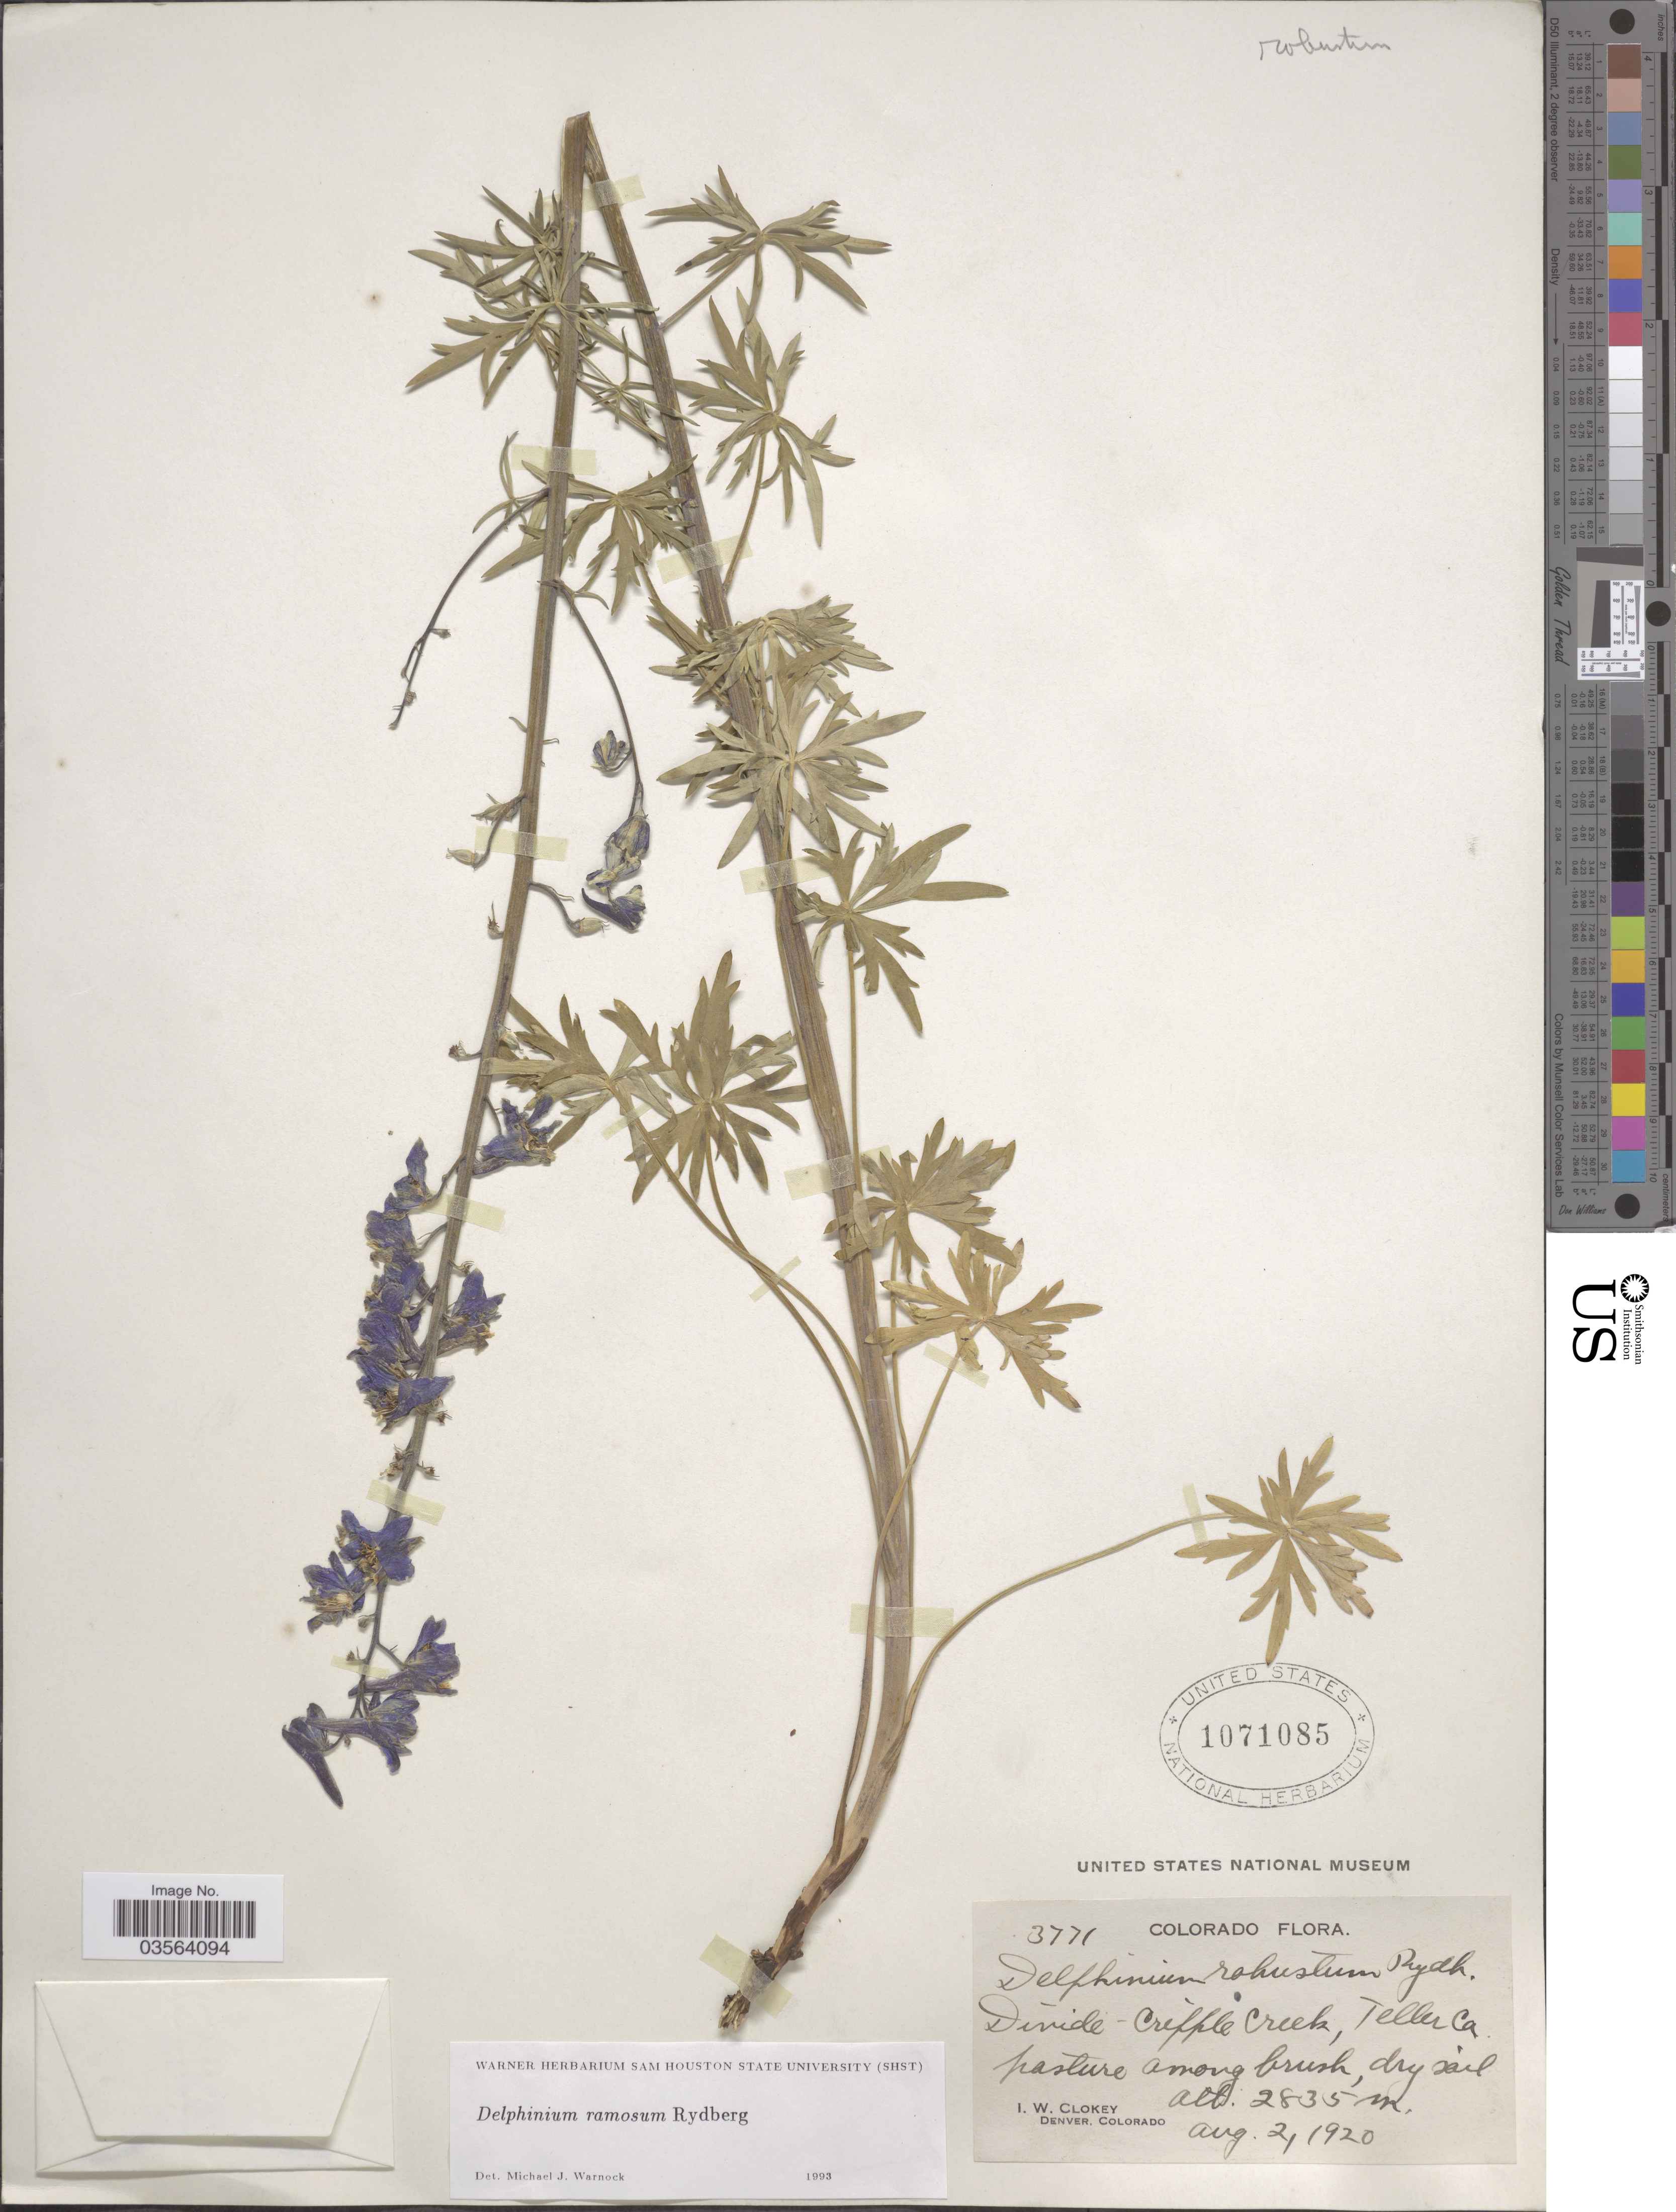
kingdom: Plantae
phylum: Tracheophyta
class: Magnoliopsida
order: Ranunculales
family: Ranunculaceae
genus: Delphinium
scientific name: Delphinium ramosum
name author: Rydb.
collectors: I. W. Clokey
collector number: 3771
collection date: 1920-08-02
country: United States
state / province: Colorado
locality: Divide - Cripple Creek, Teller Co.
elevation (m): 2835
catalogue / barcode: US 1071085